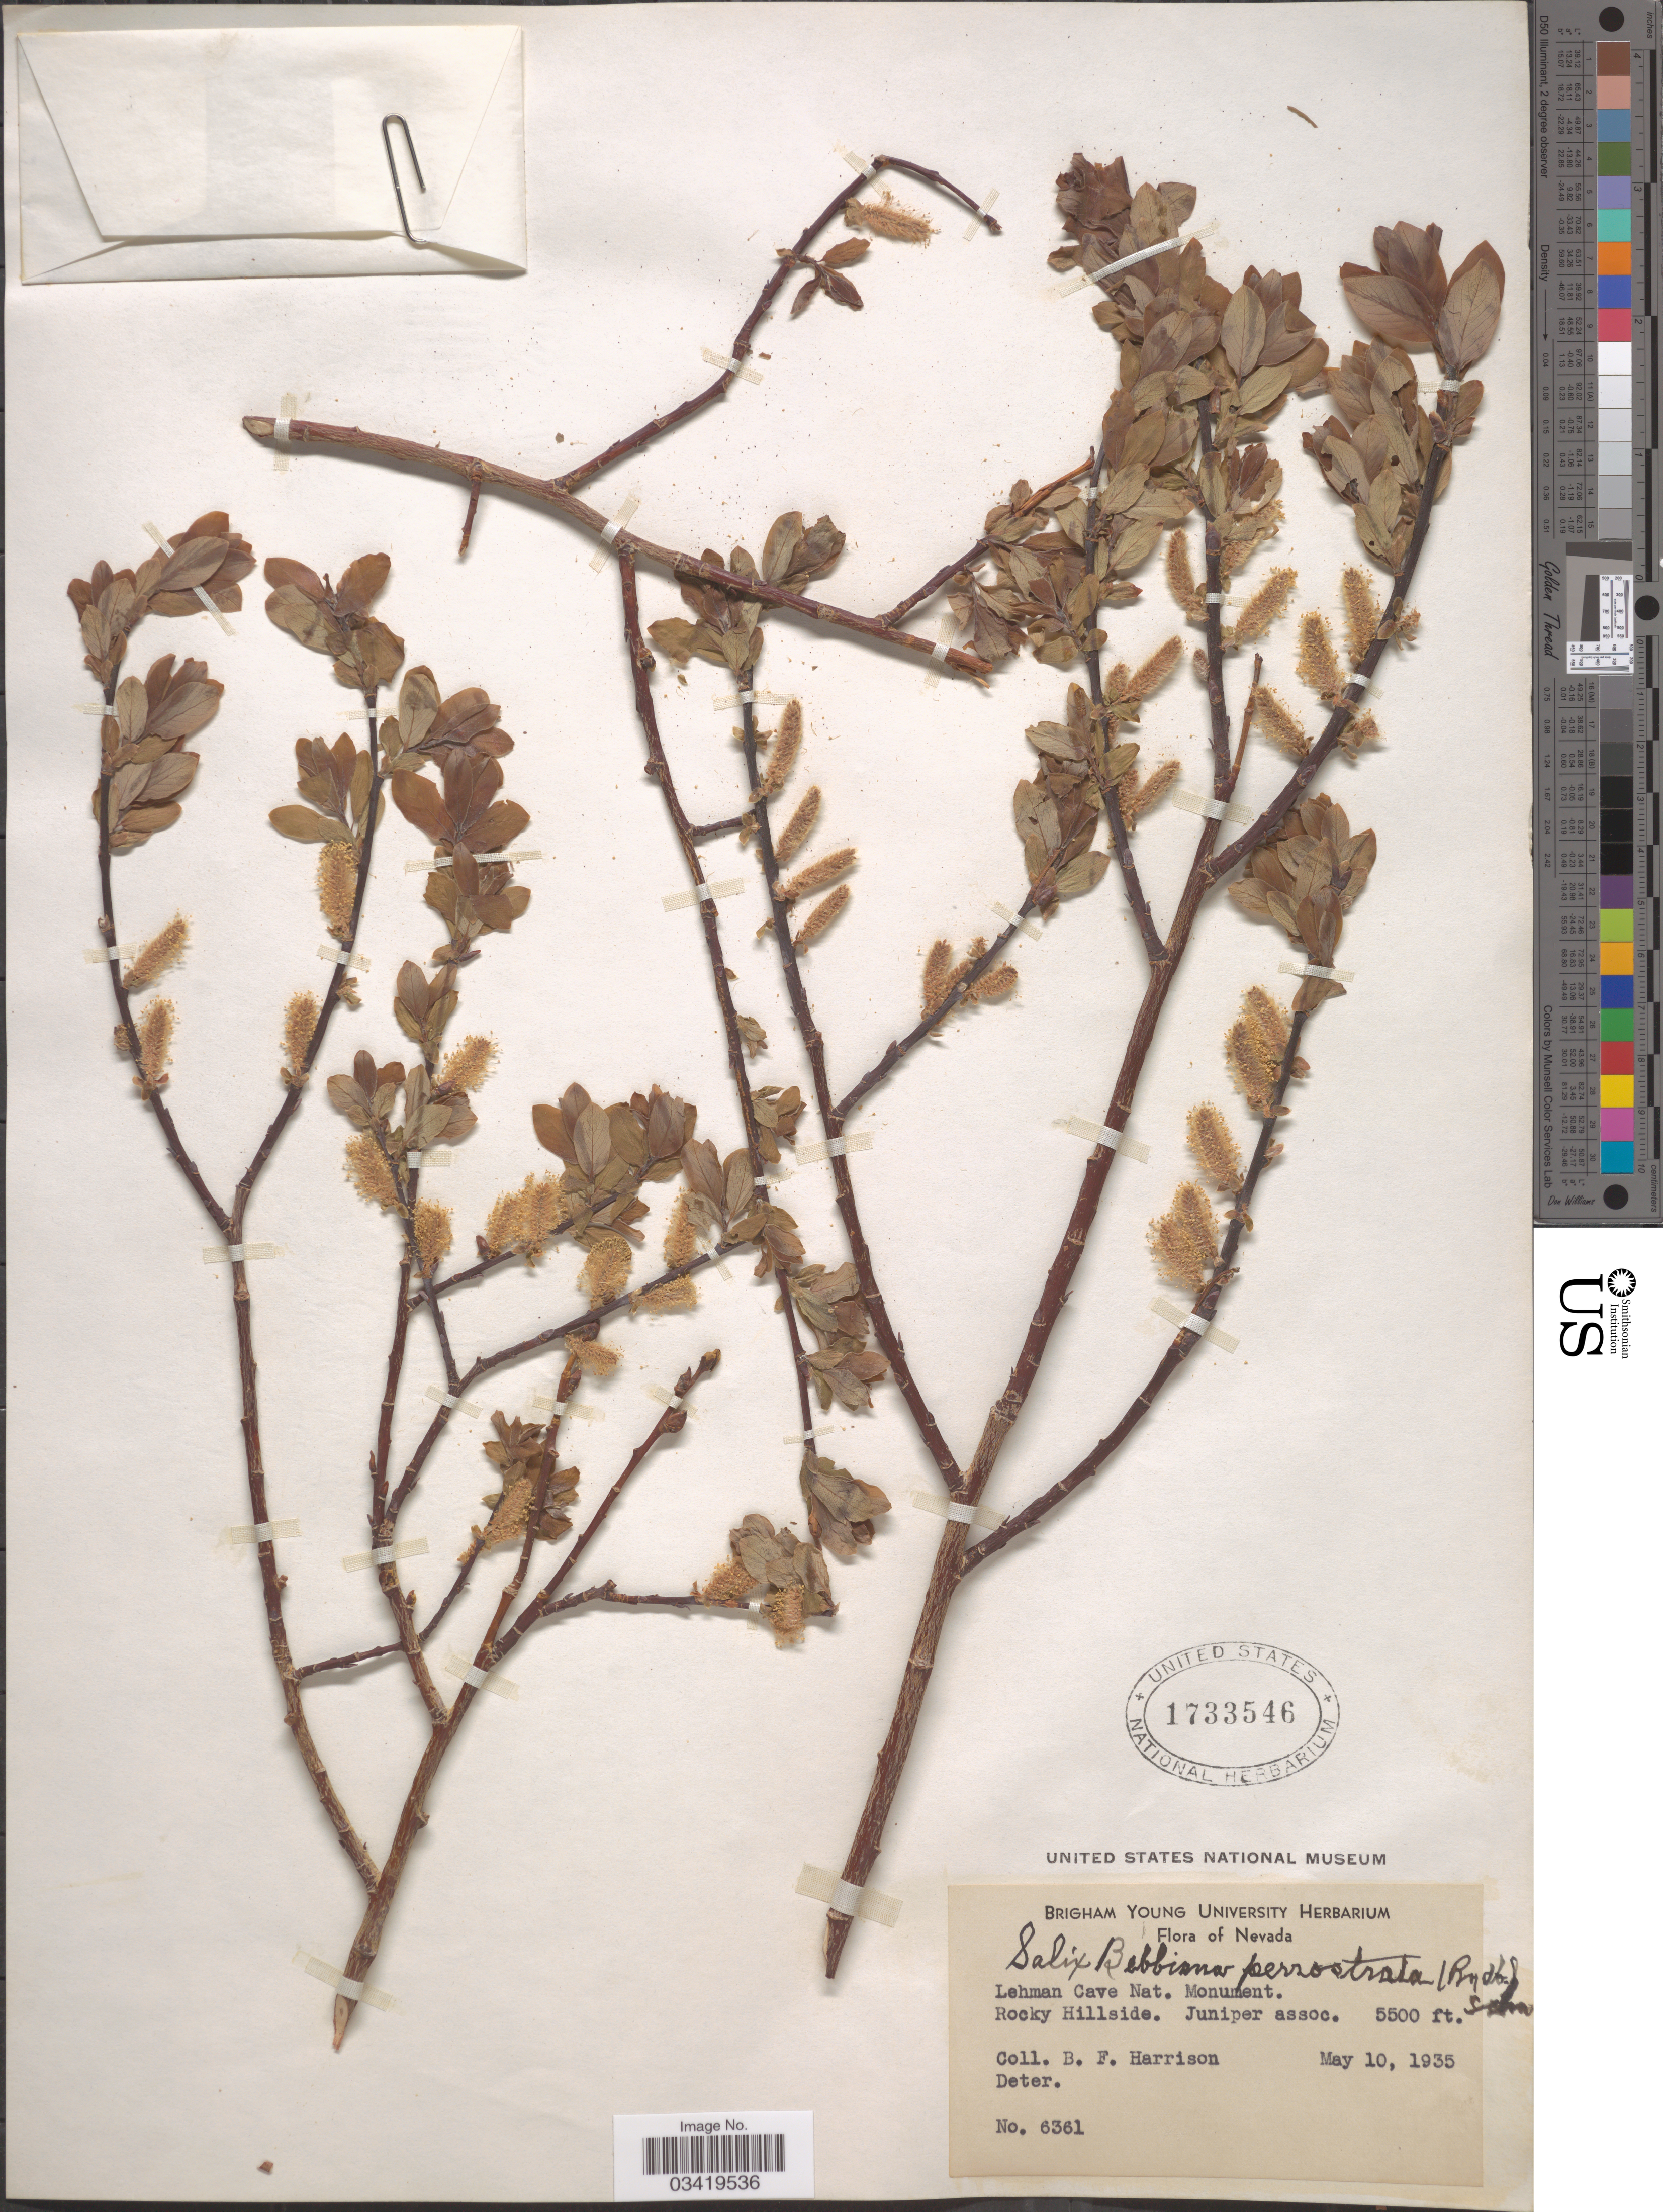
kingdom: Plantae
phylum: Tracheophyta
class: Magnoliopsida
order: Malpighiales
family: Salicaceae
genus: Salix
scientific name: Salix bebbiana var. perrostrata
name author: Sarg.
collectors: B. F. Harrison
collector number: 6361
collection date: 1935-05-10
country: United States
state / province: Nevada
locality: Lehman Cave Nat. Monument.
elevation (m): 1676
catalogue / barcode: US 1733546